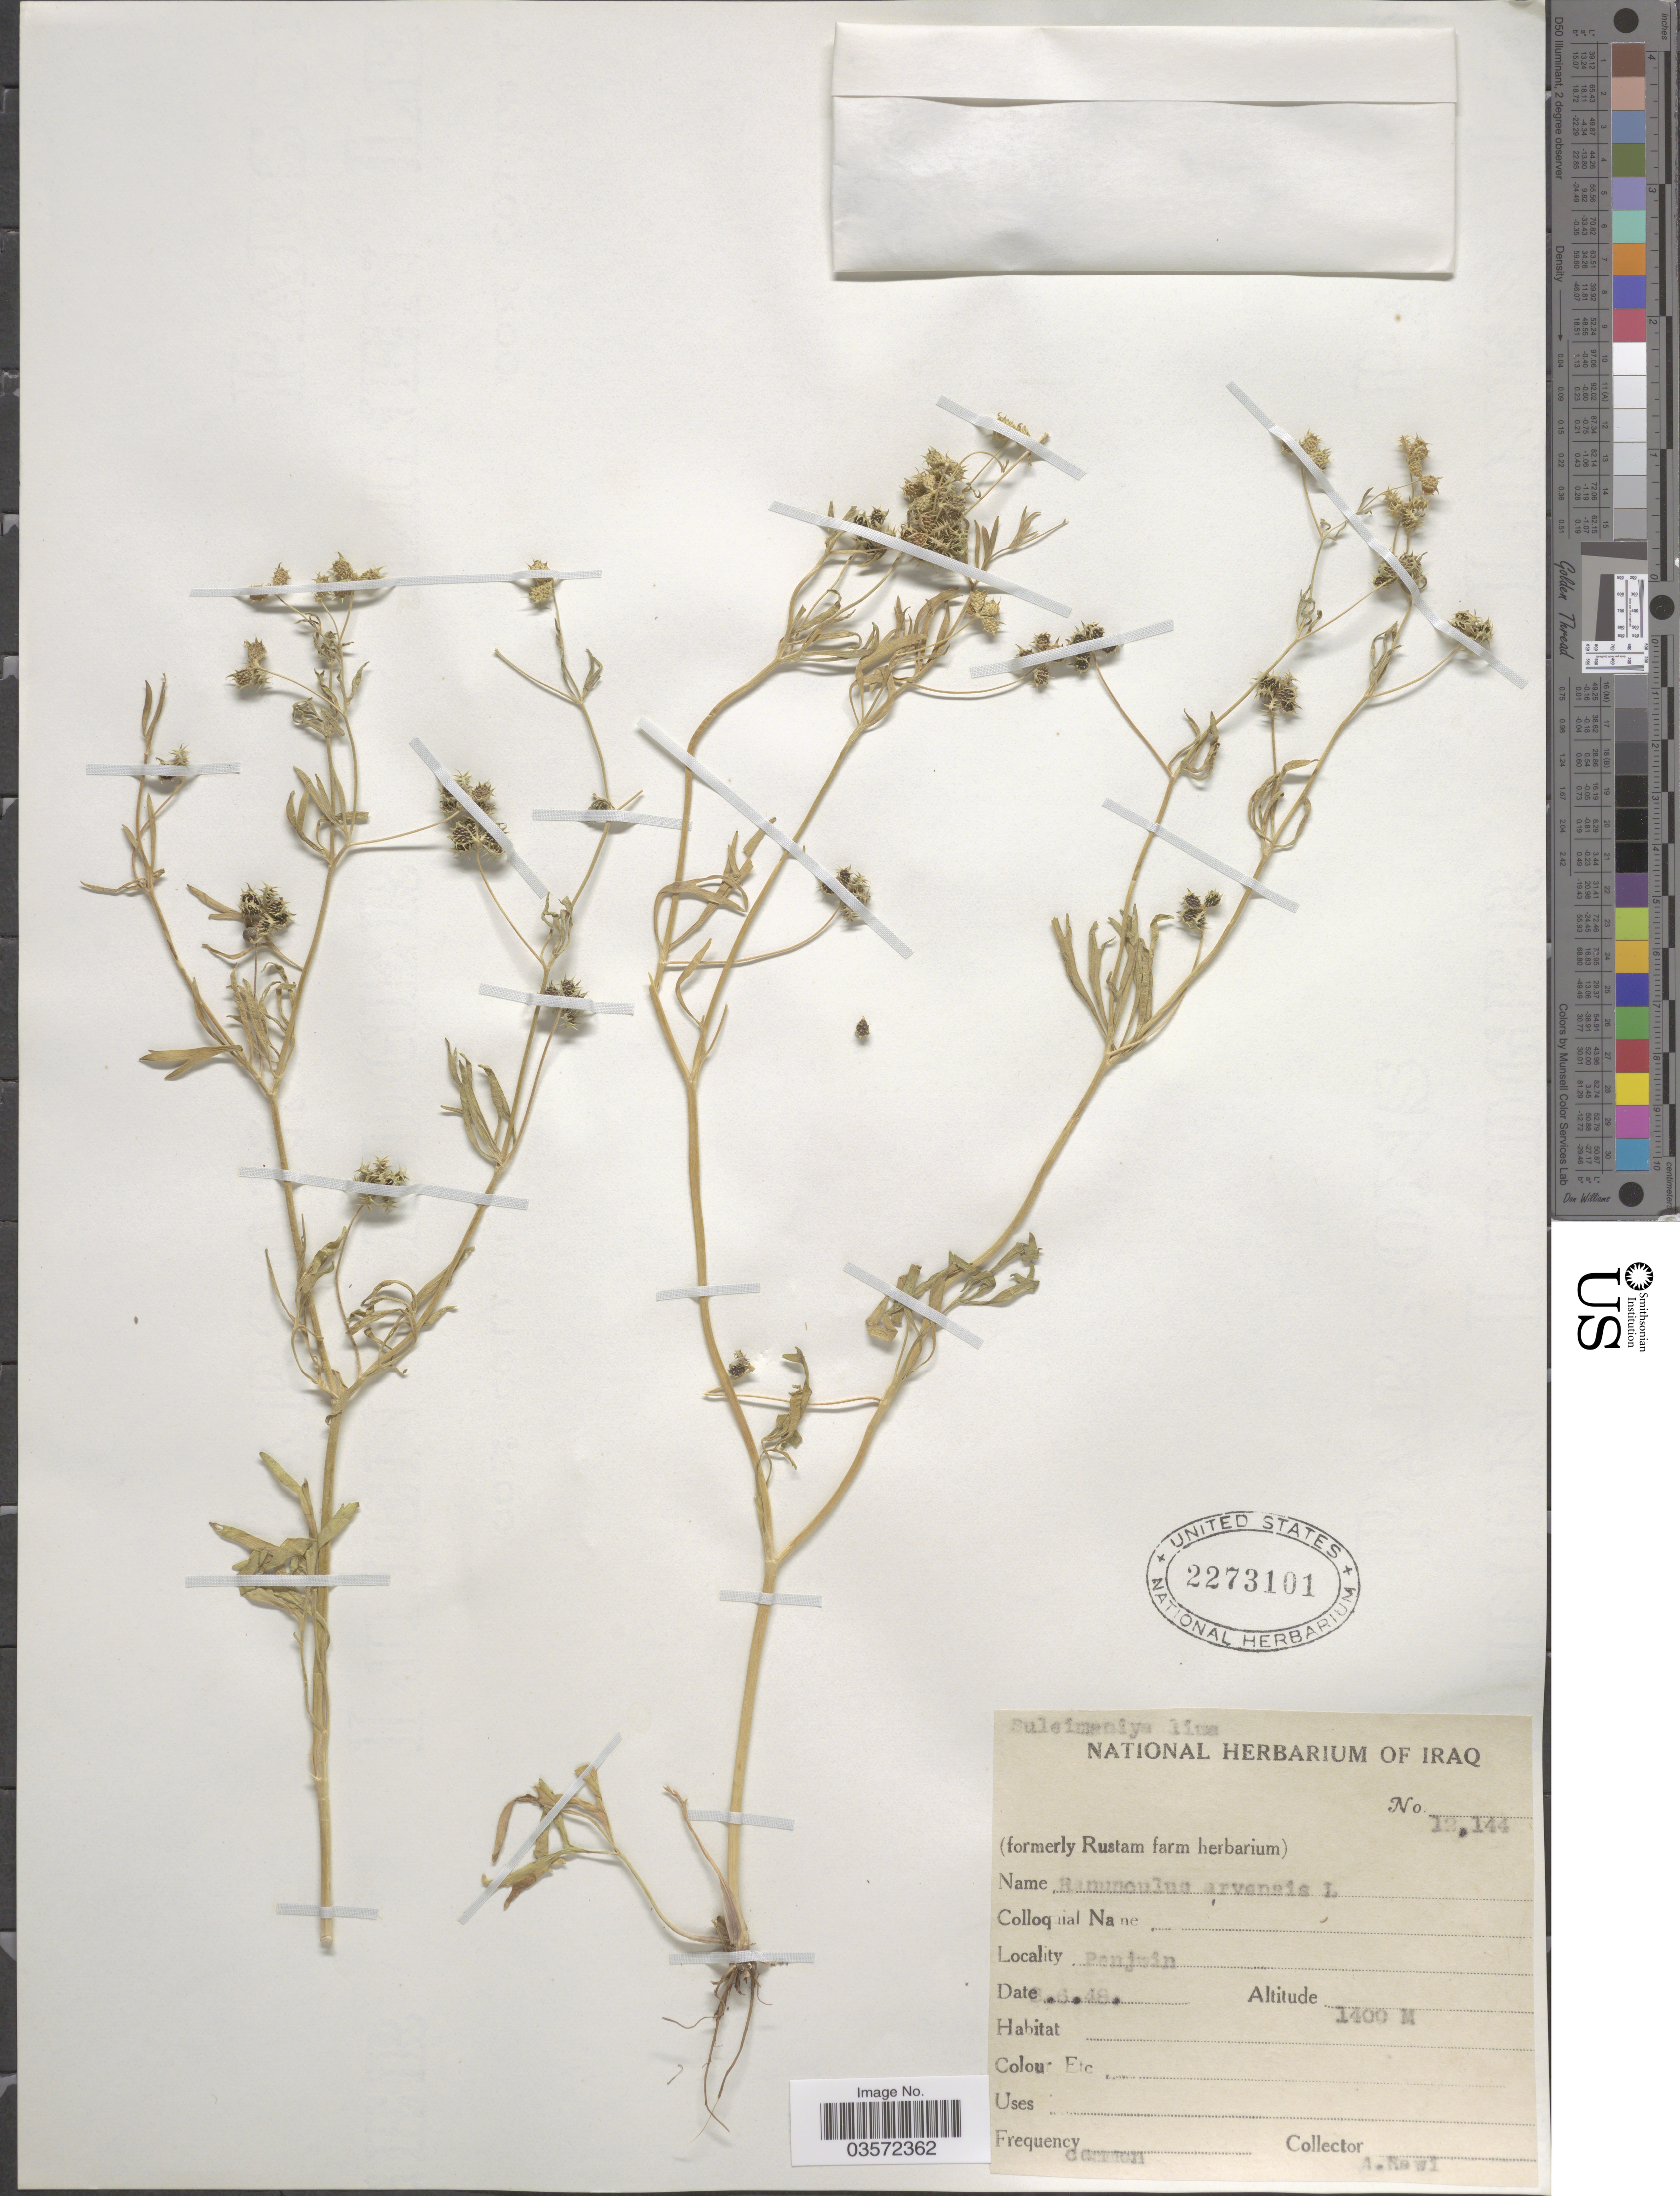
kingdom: Plantae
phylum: Tracheophyta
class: Magnoliopsida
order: Ranunculales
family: Ranunculaceae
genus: Ranunculus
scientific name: Ranunculus arvensis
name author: L.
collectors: A. Rawi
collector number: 12144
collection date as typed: Transcribed d/m/y: 8/6/48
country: Iraq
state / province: As Sulaymānīyah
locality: Suleimaniya liwa. Panjwin.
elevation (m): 1400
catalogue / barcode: US 2273101